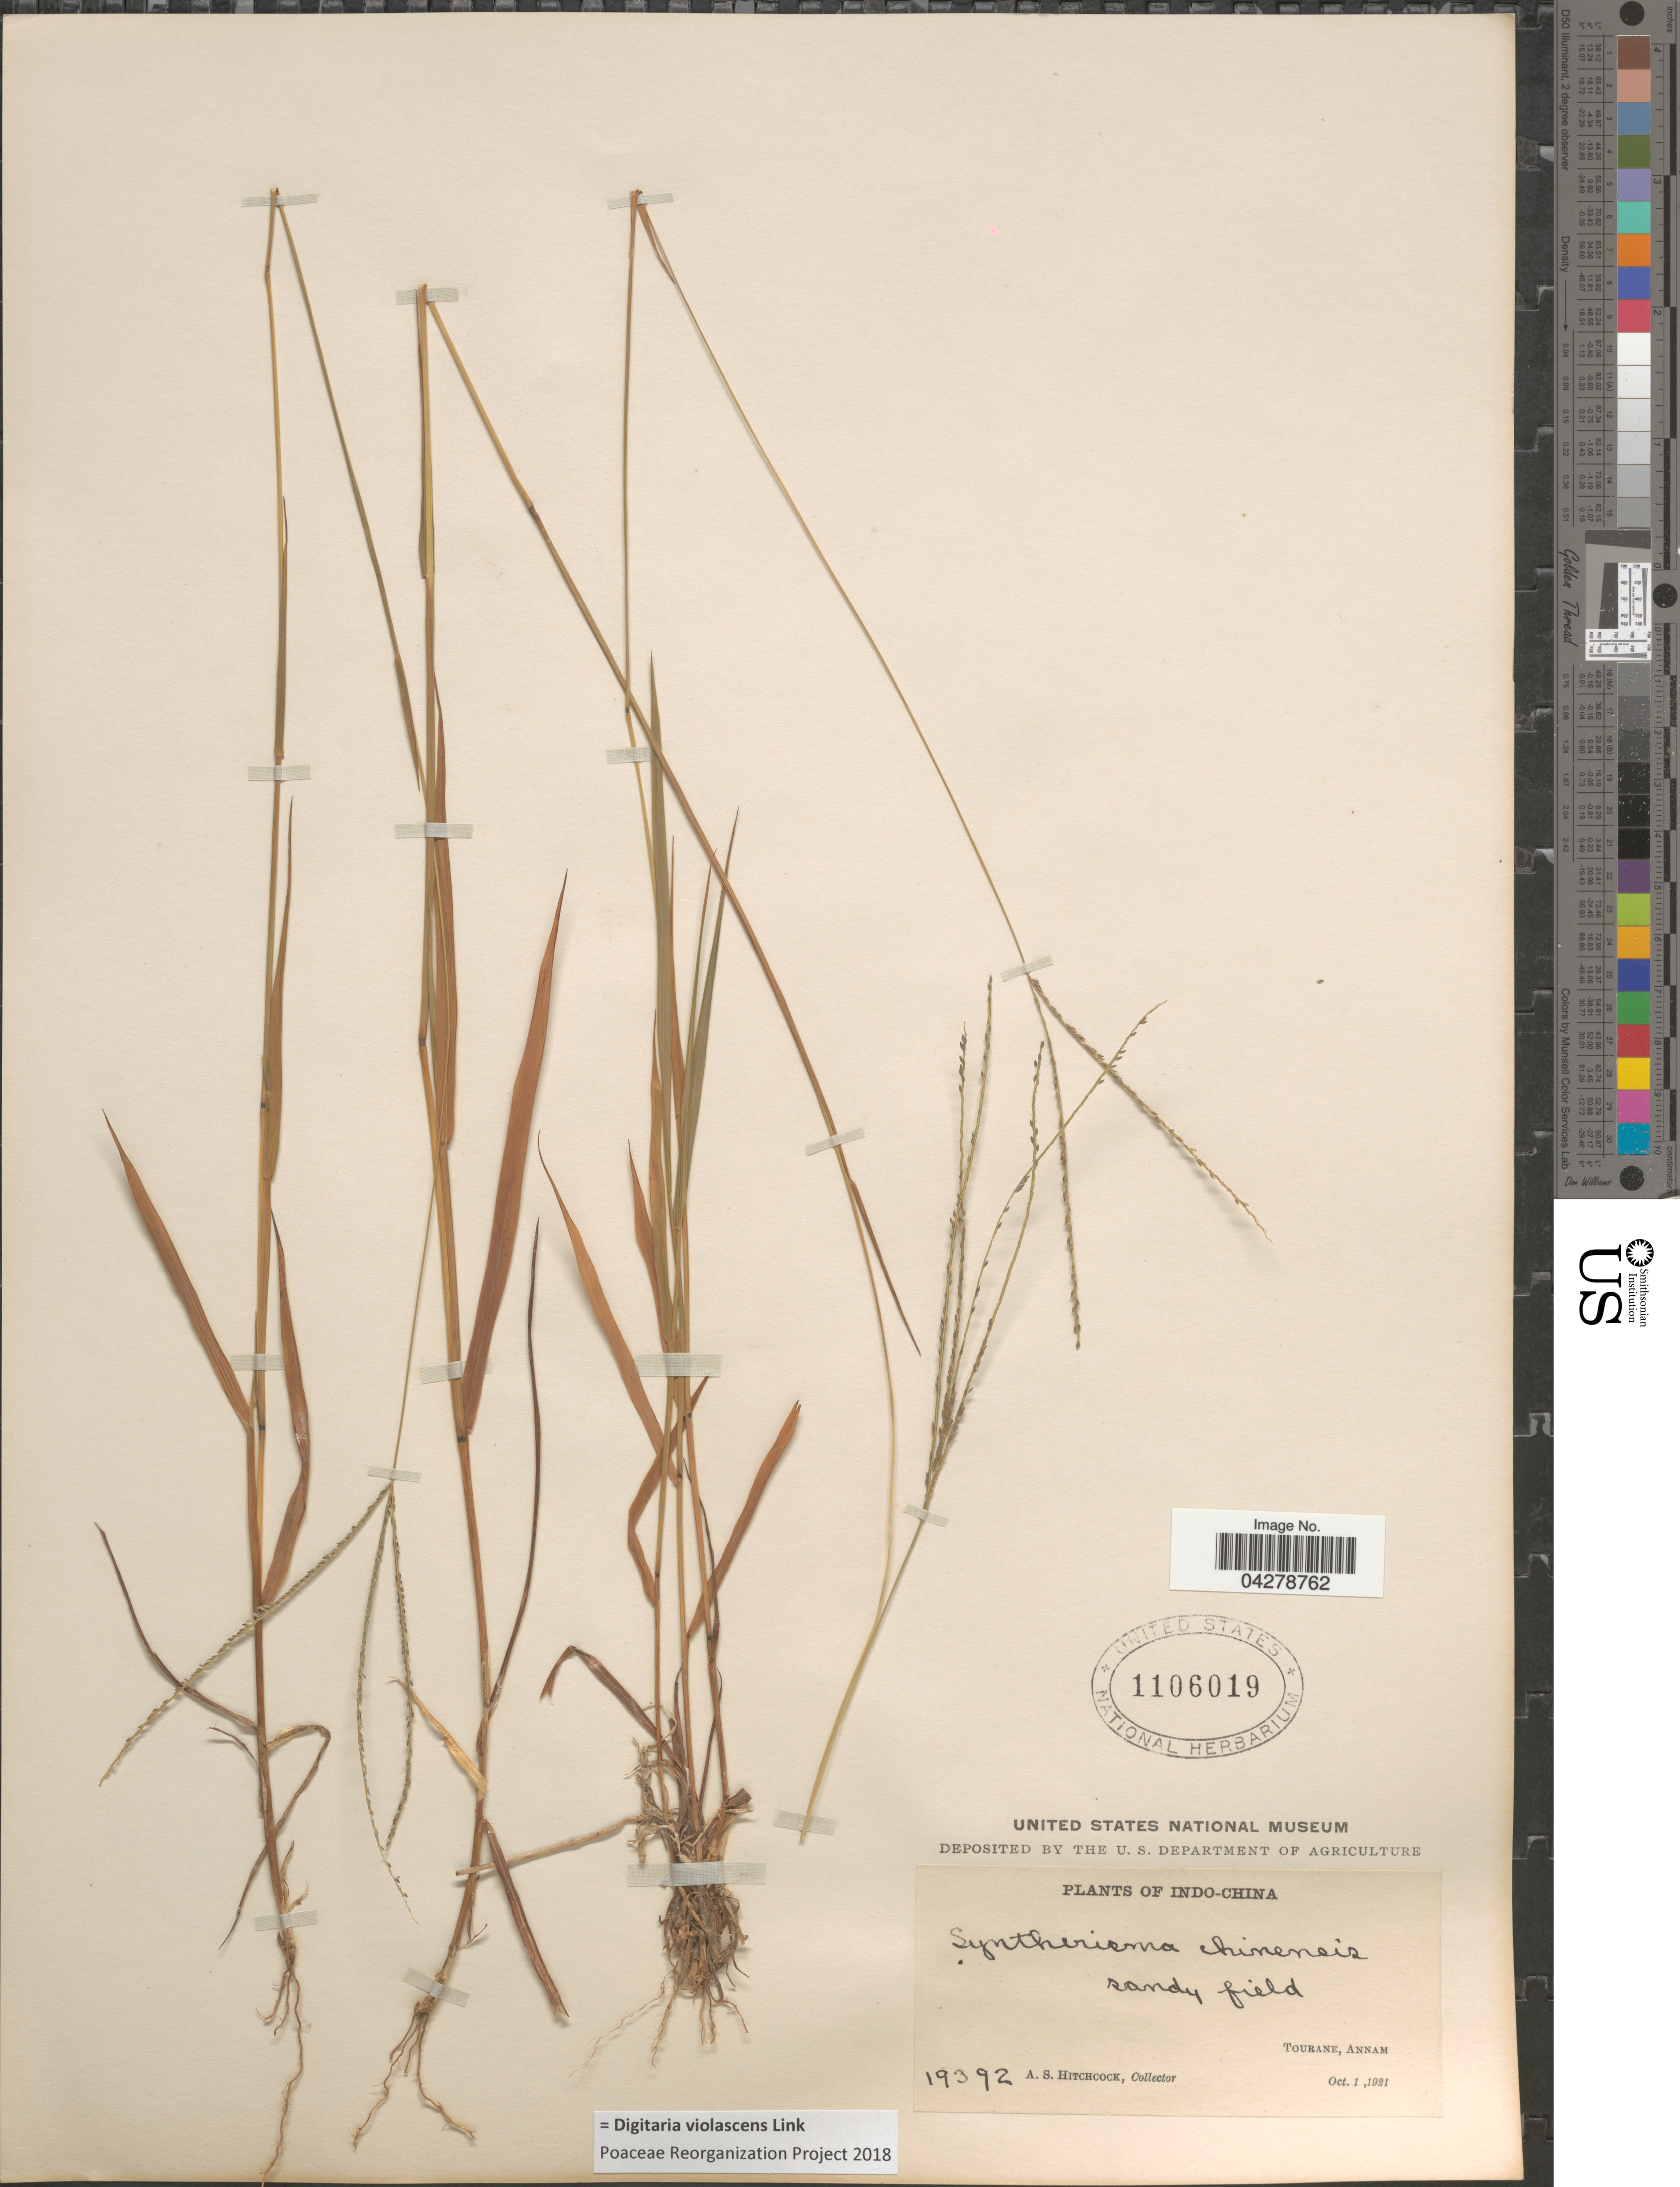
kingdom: Plantae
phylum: Tracheophyta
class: Liliopsida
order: Poales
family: Poaceae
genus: Digitaria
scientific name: Digitaria violascens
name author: Link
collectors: A. S. Hitchcock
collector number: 19392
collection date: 1921-10-01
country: Vietnam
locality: Tourane, Annam.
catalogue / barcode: US 1106019